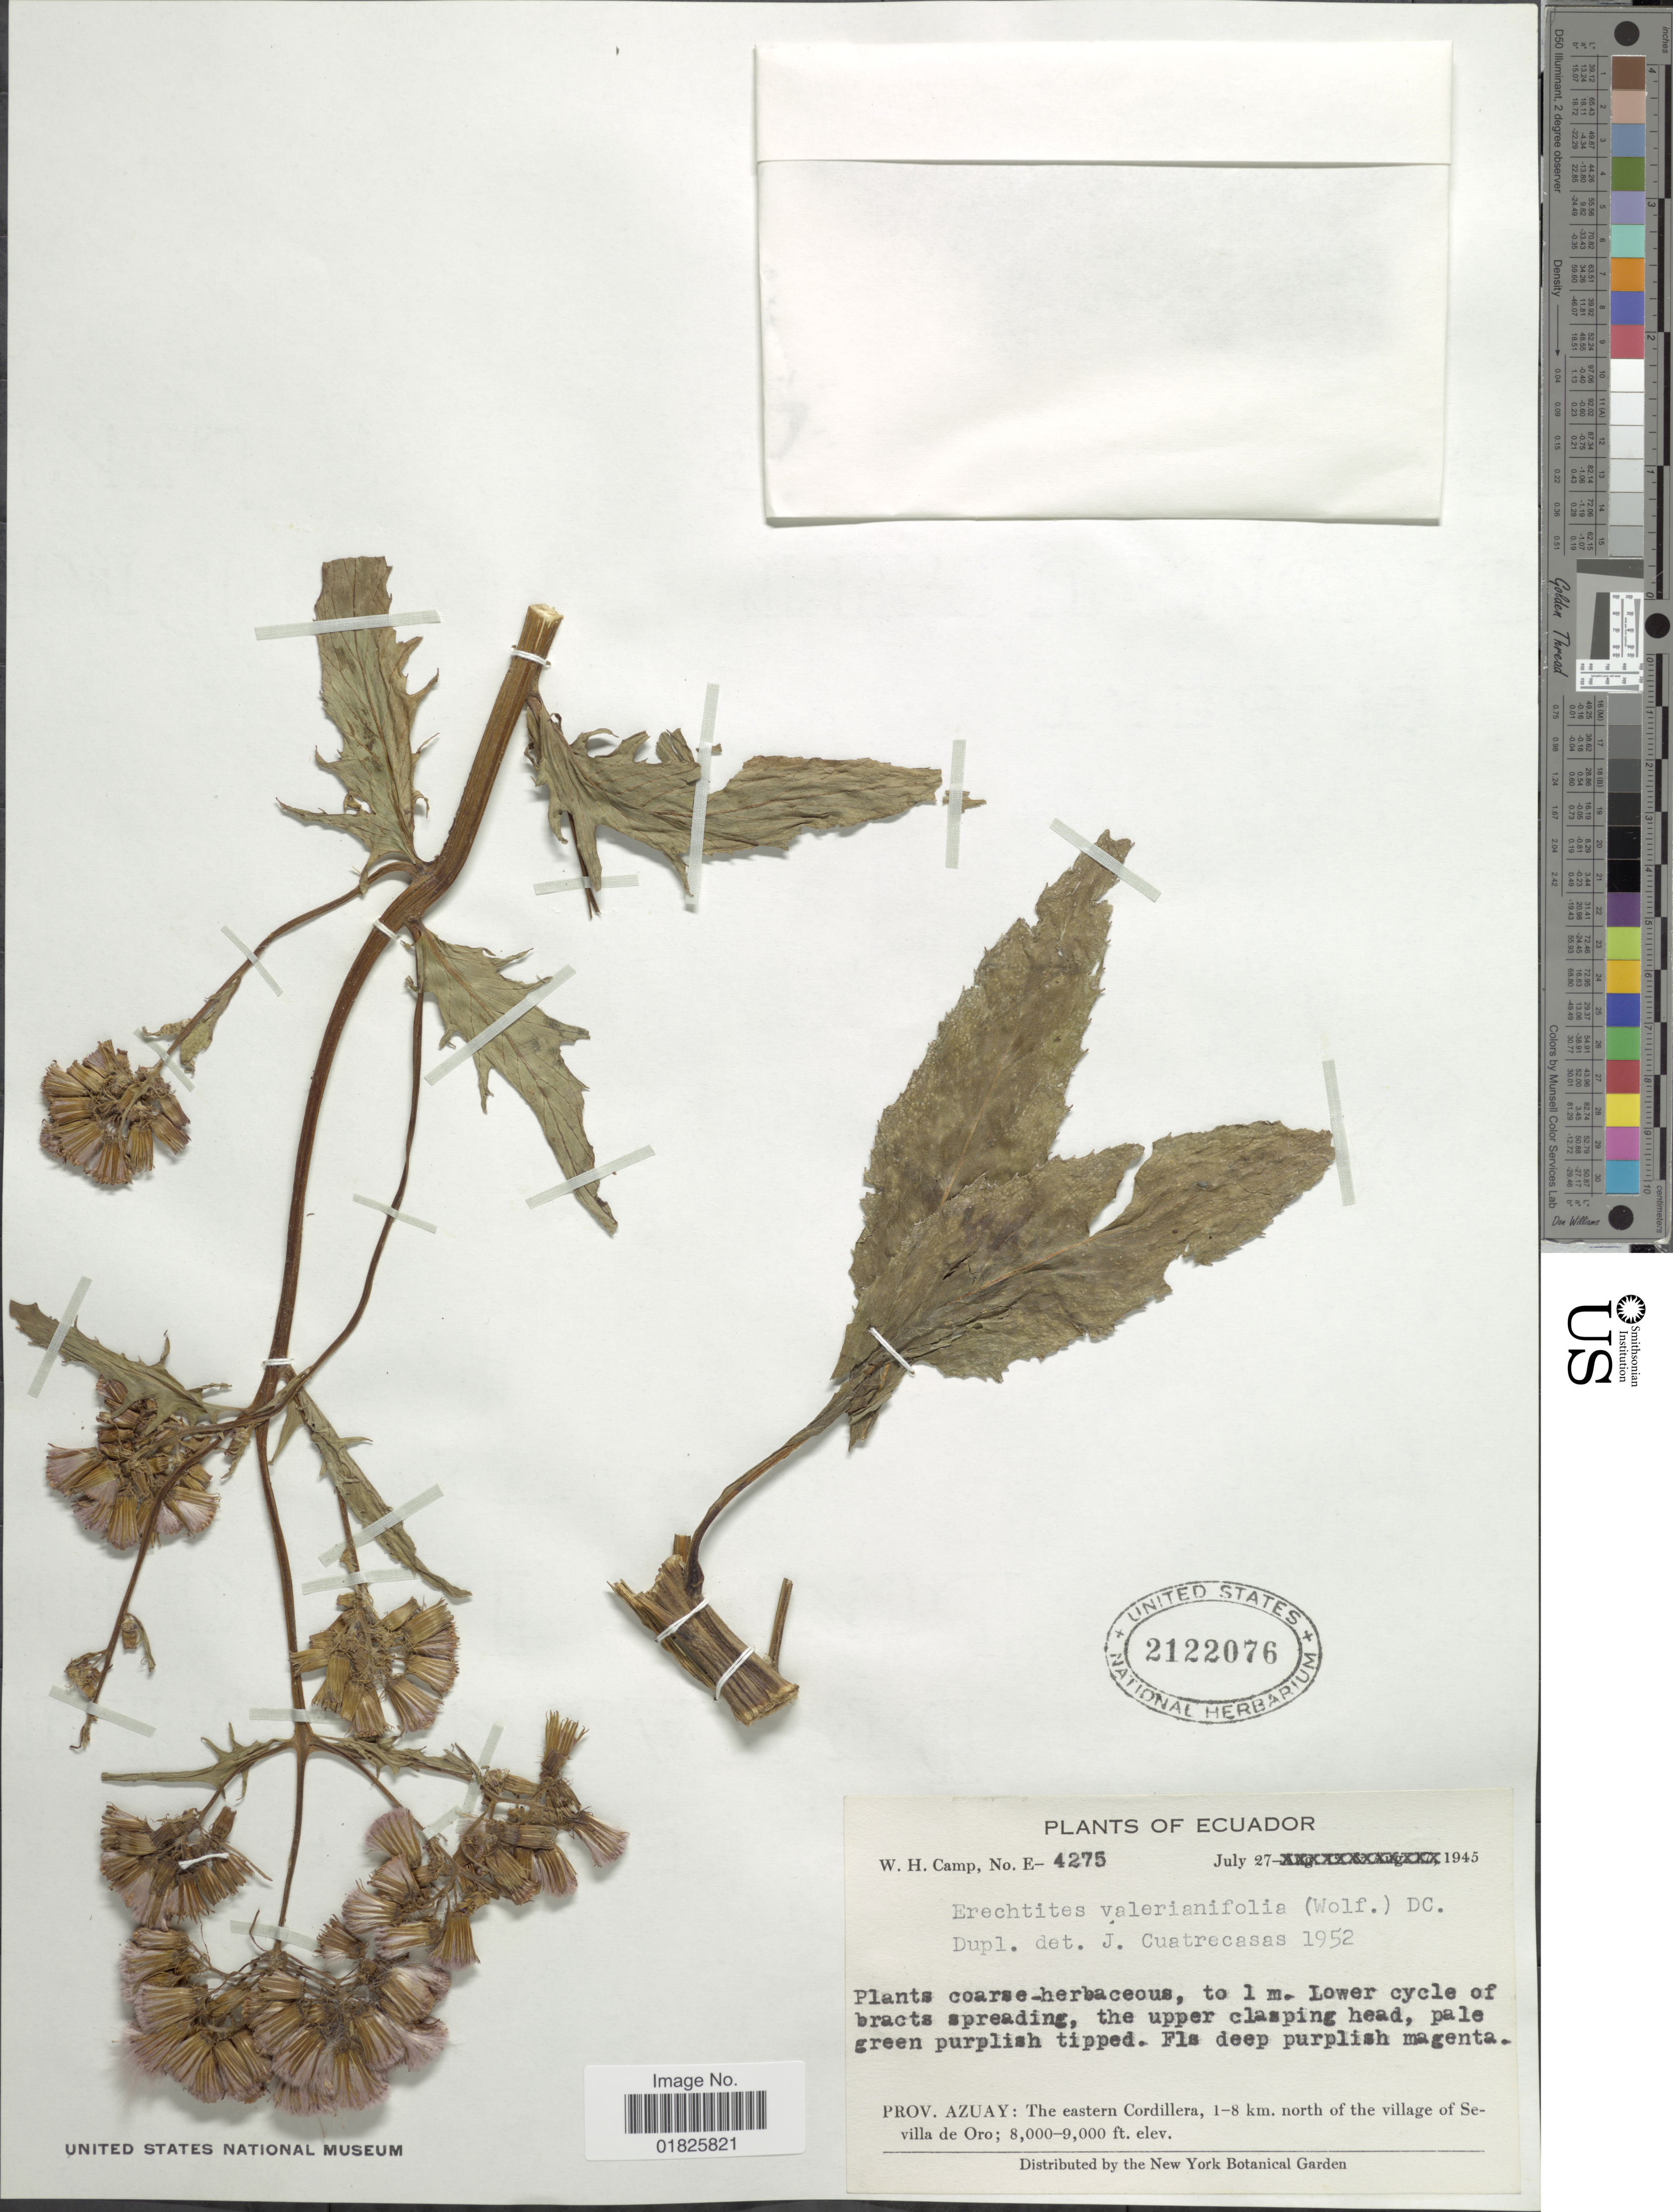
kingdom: Plantae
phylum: Tracheophyta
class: Magnoliopsida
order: Asterales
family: Asteraceae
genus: Erechtites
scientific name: Erechtites valerianifolius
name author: (Link ex Spreng.) DC.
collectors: W. H. Camp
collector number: E-4275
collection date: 1945-07-27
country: Ecuador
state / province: Azuay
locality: The Eastern Cordillera, 1-8 km north of the village of Sevilla de Oro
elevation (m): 2438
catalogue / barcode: US 2122076